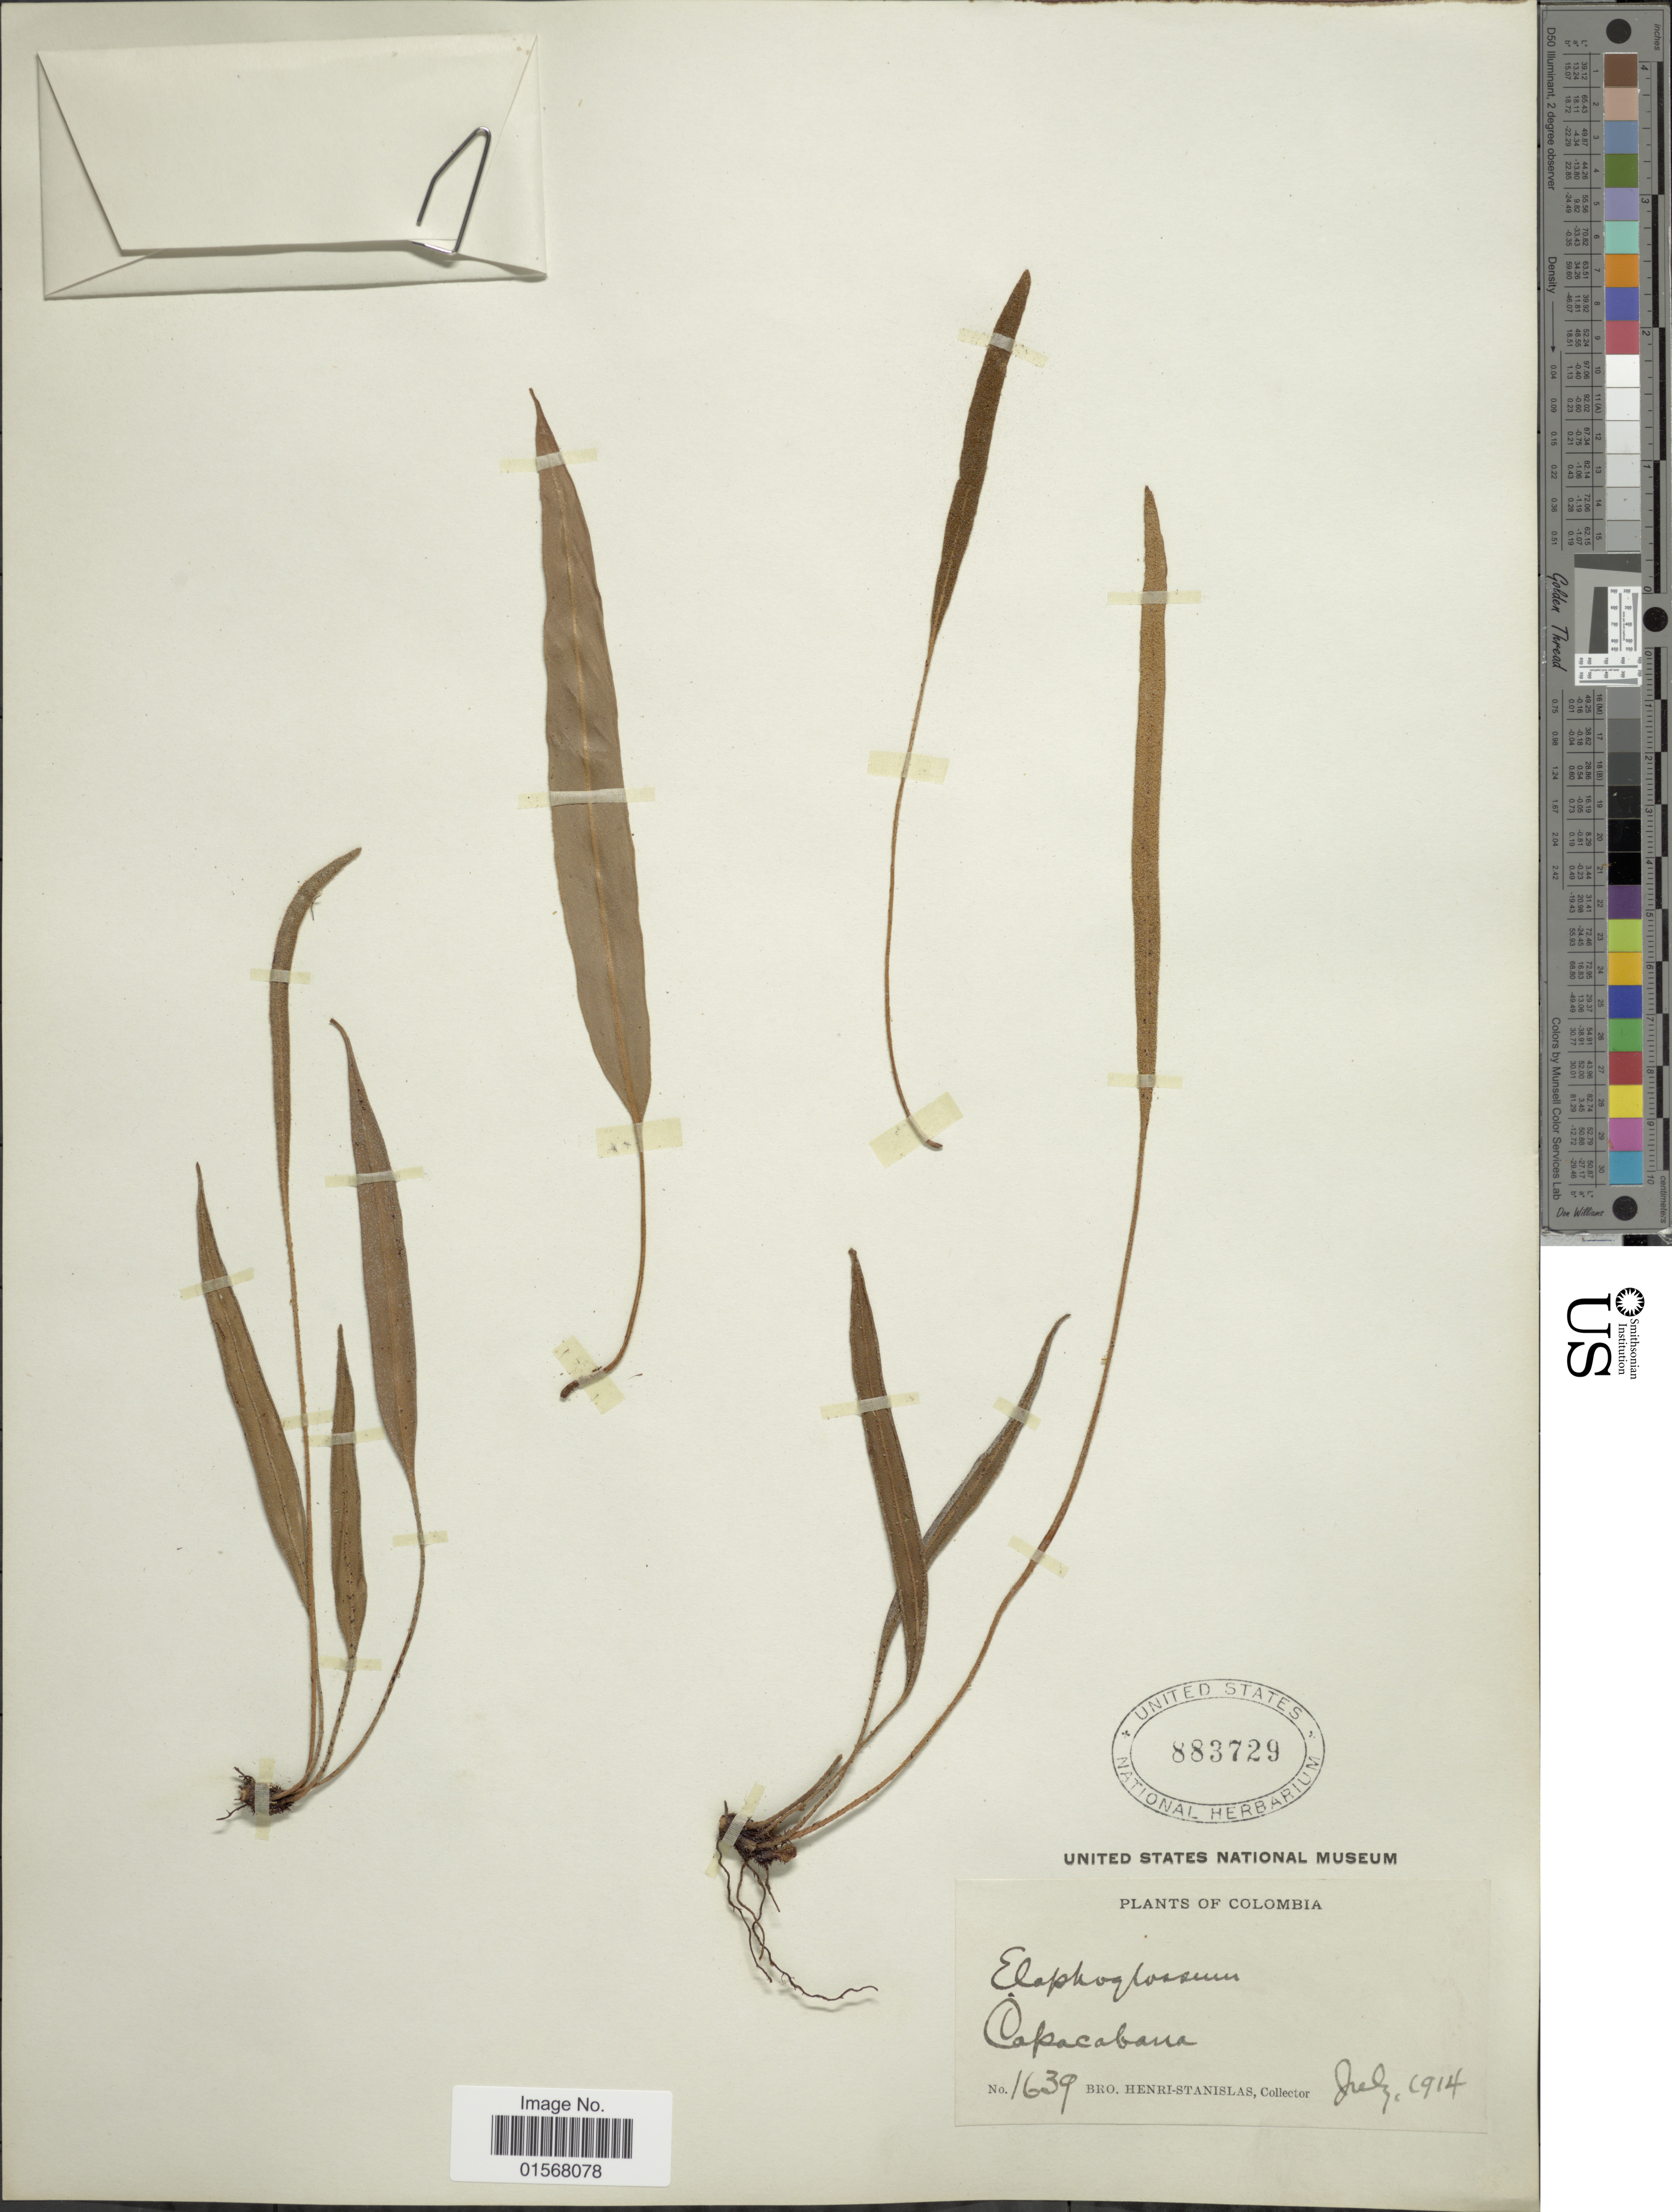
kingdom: Plantae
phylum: Tracheophyta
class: Polypodiopsida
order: Polypodiales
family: Dryopteridaceae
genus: Elaphoglossum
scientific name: Elaphoglossum sp.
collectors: Henri-Stanislas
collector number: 1639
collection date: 1914-07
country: Colombia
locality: Copacabana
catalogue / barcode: US 883729